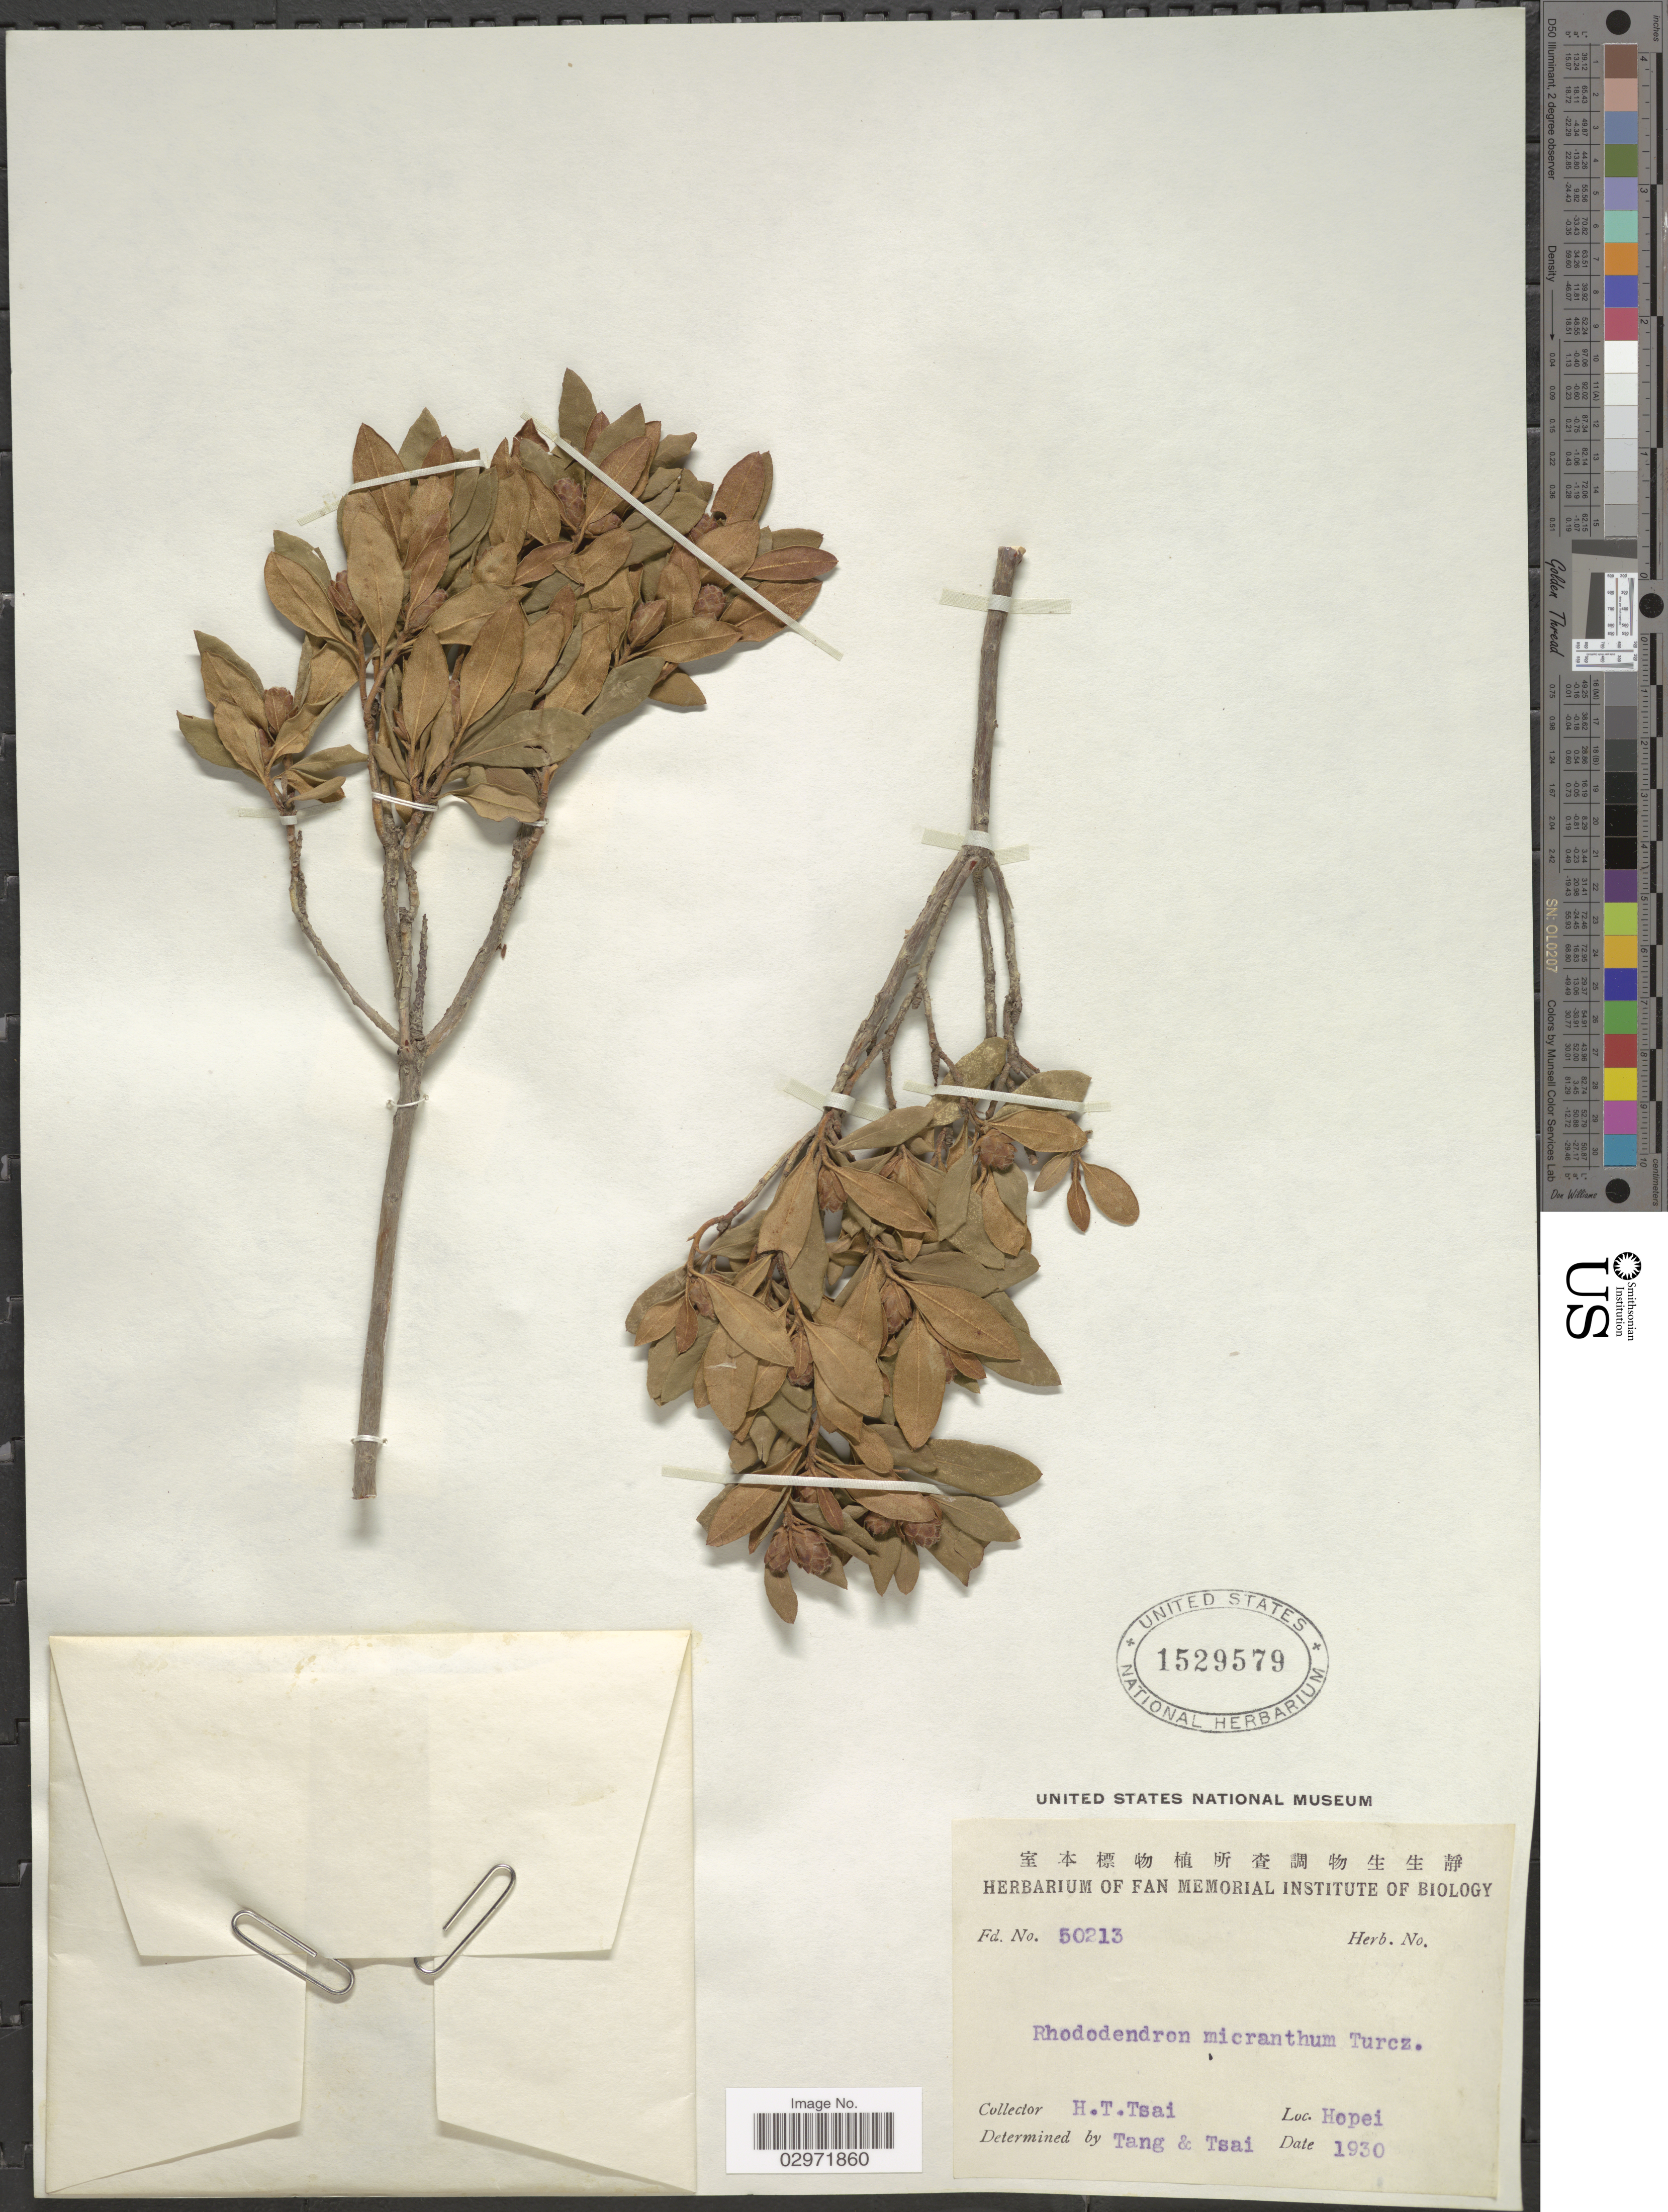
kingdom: Plantae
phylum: Tracheophyta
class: Magnoliopsida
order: Ericales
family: Ericaceae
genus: Rhododendron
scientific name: Rhododendron micranthum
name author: Turcz.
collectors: H. Tsai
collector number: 50213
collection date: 1930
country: China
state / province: Hebei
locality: Hopei.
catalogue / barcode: US 1529579